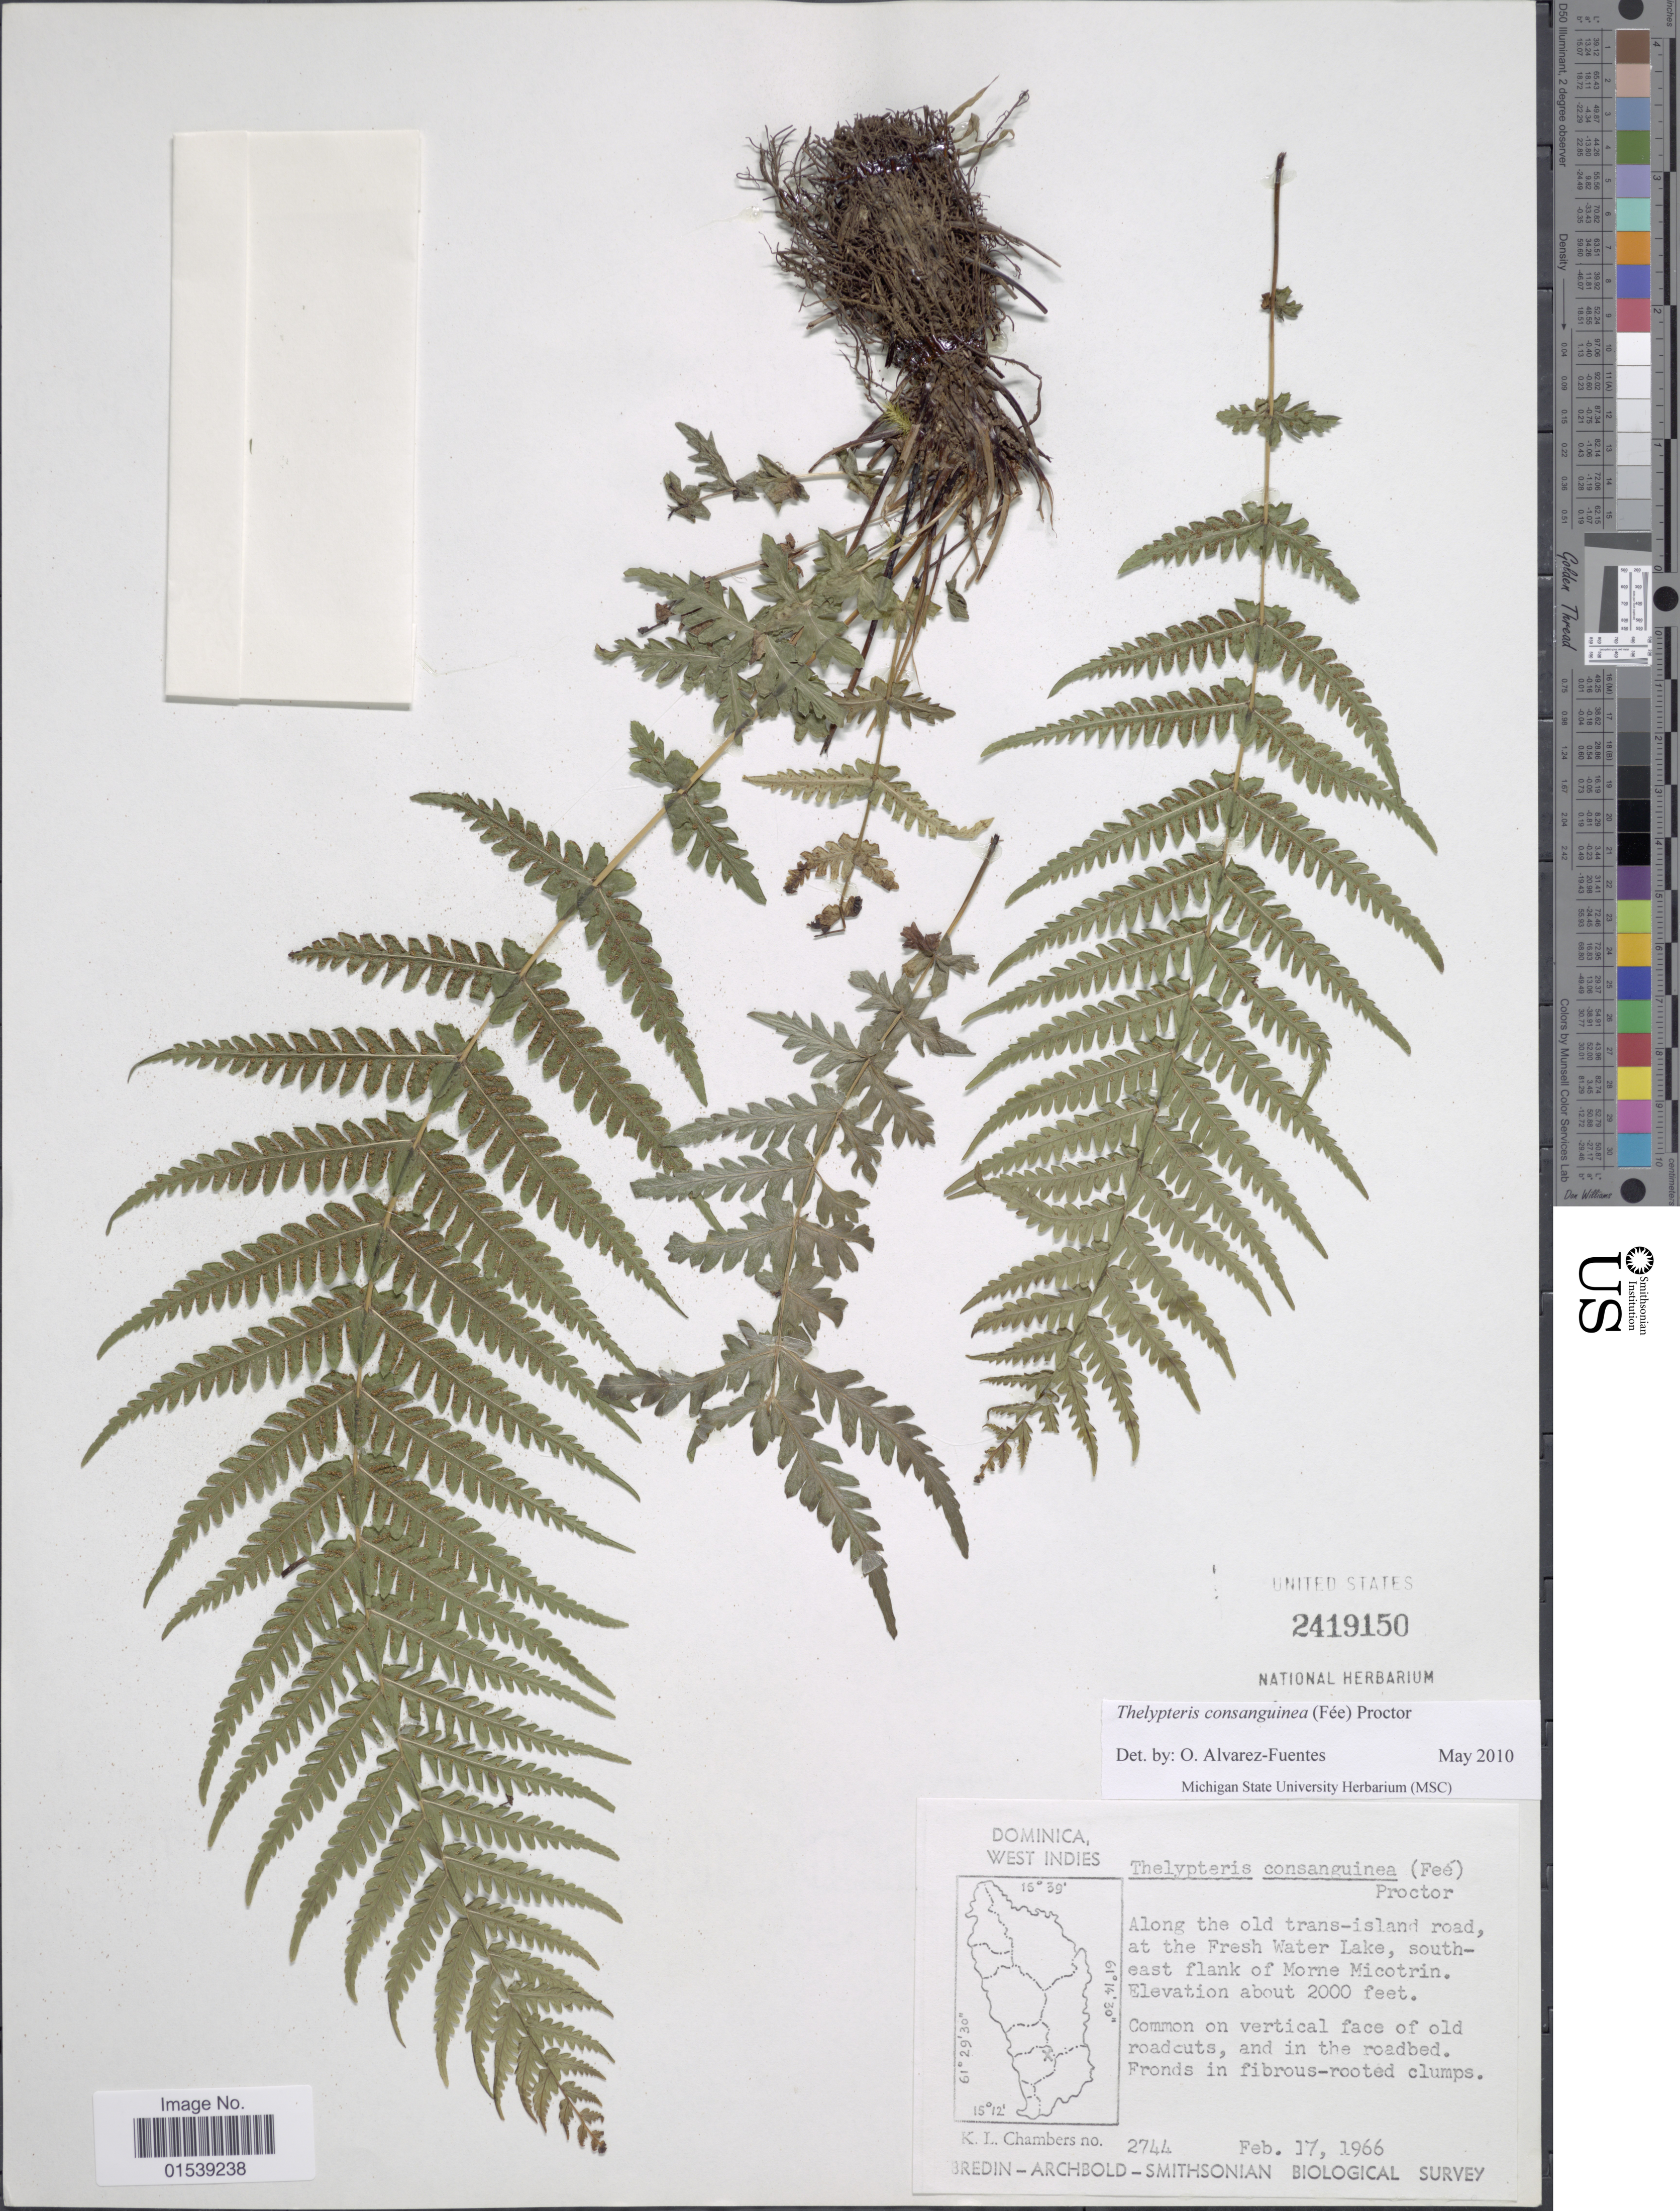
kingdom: Plantae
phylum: Tracheophyta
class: Polypodiopsida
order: Polypodiales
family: Thelypteridaceae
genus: Amauropelta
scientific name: Amauropelta consanguinea (Fée) comb. nov., ined. 2015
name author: (Fée)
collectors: K. Chambers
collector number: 2744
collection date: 1966-02-17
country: Dominica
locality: West Indies, along the old trans-island road, at the Fresh Water Lake, southeast flank of Morne Micotrin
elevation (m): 610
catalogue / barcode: US 2419150